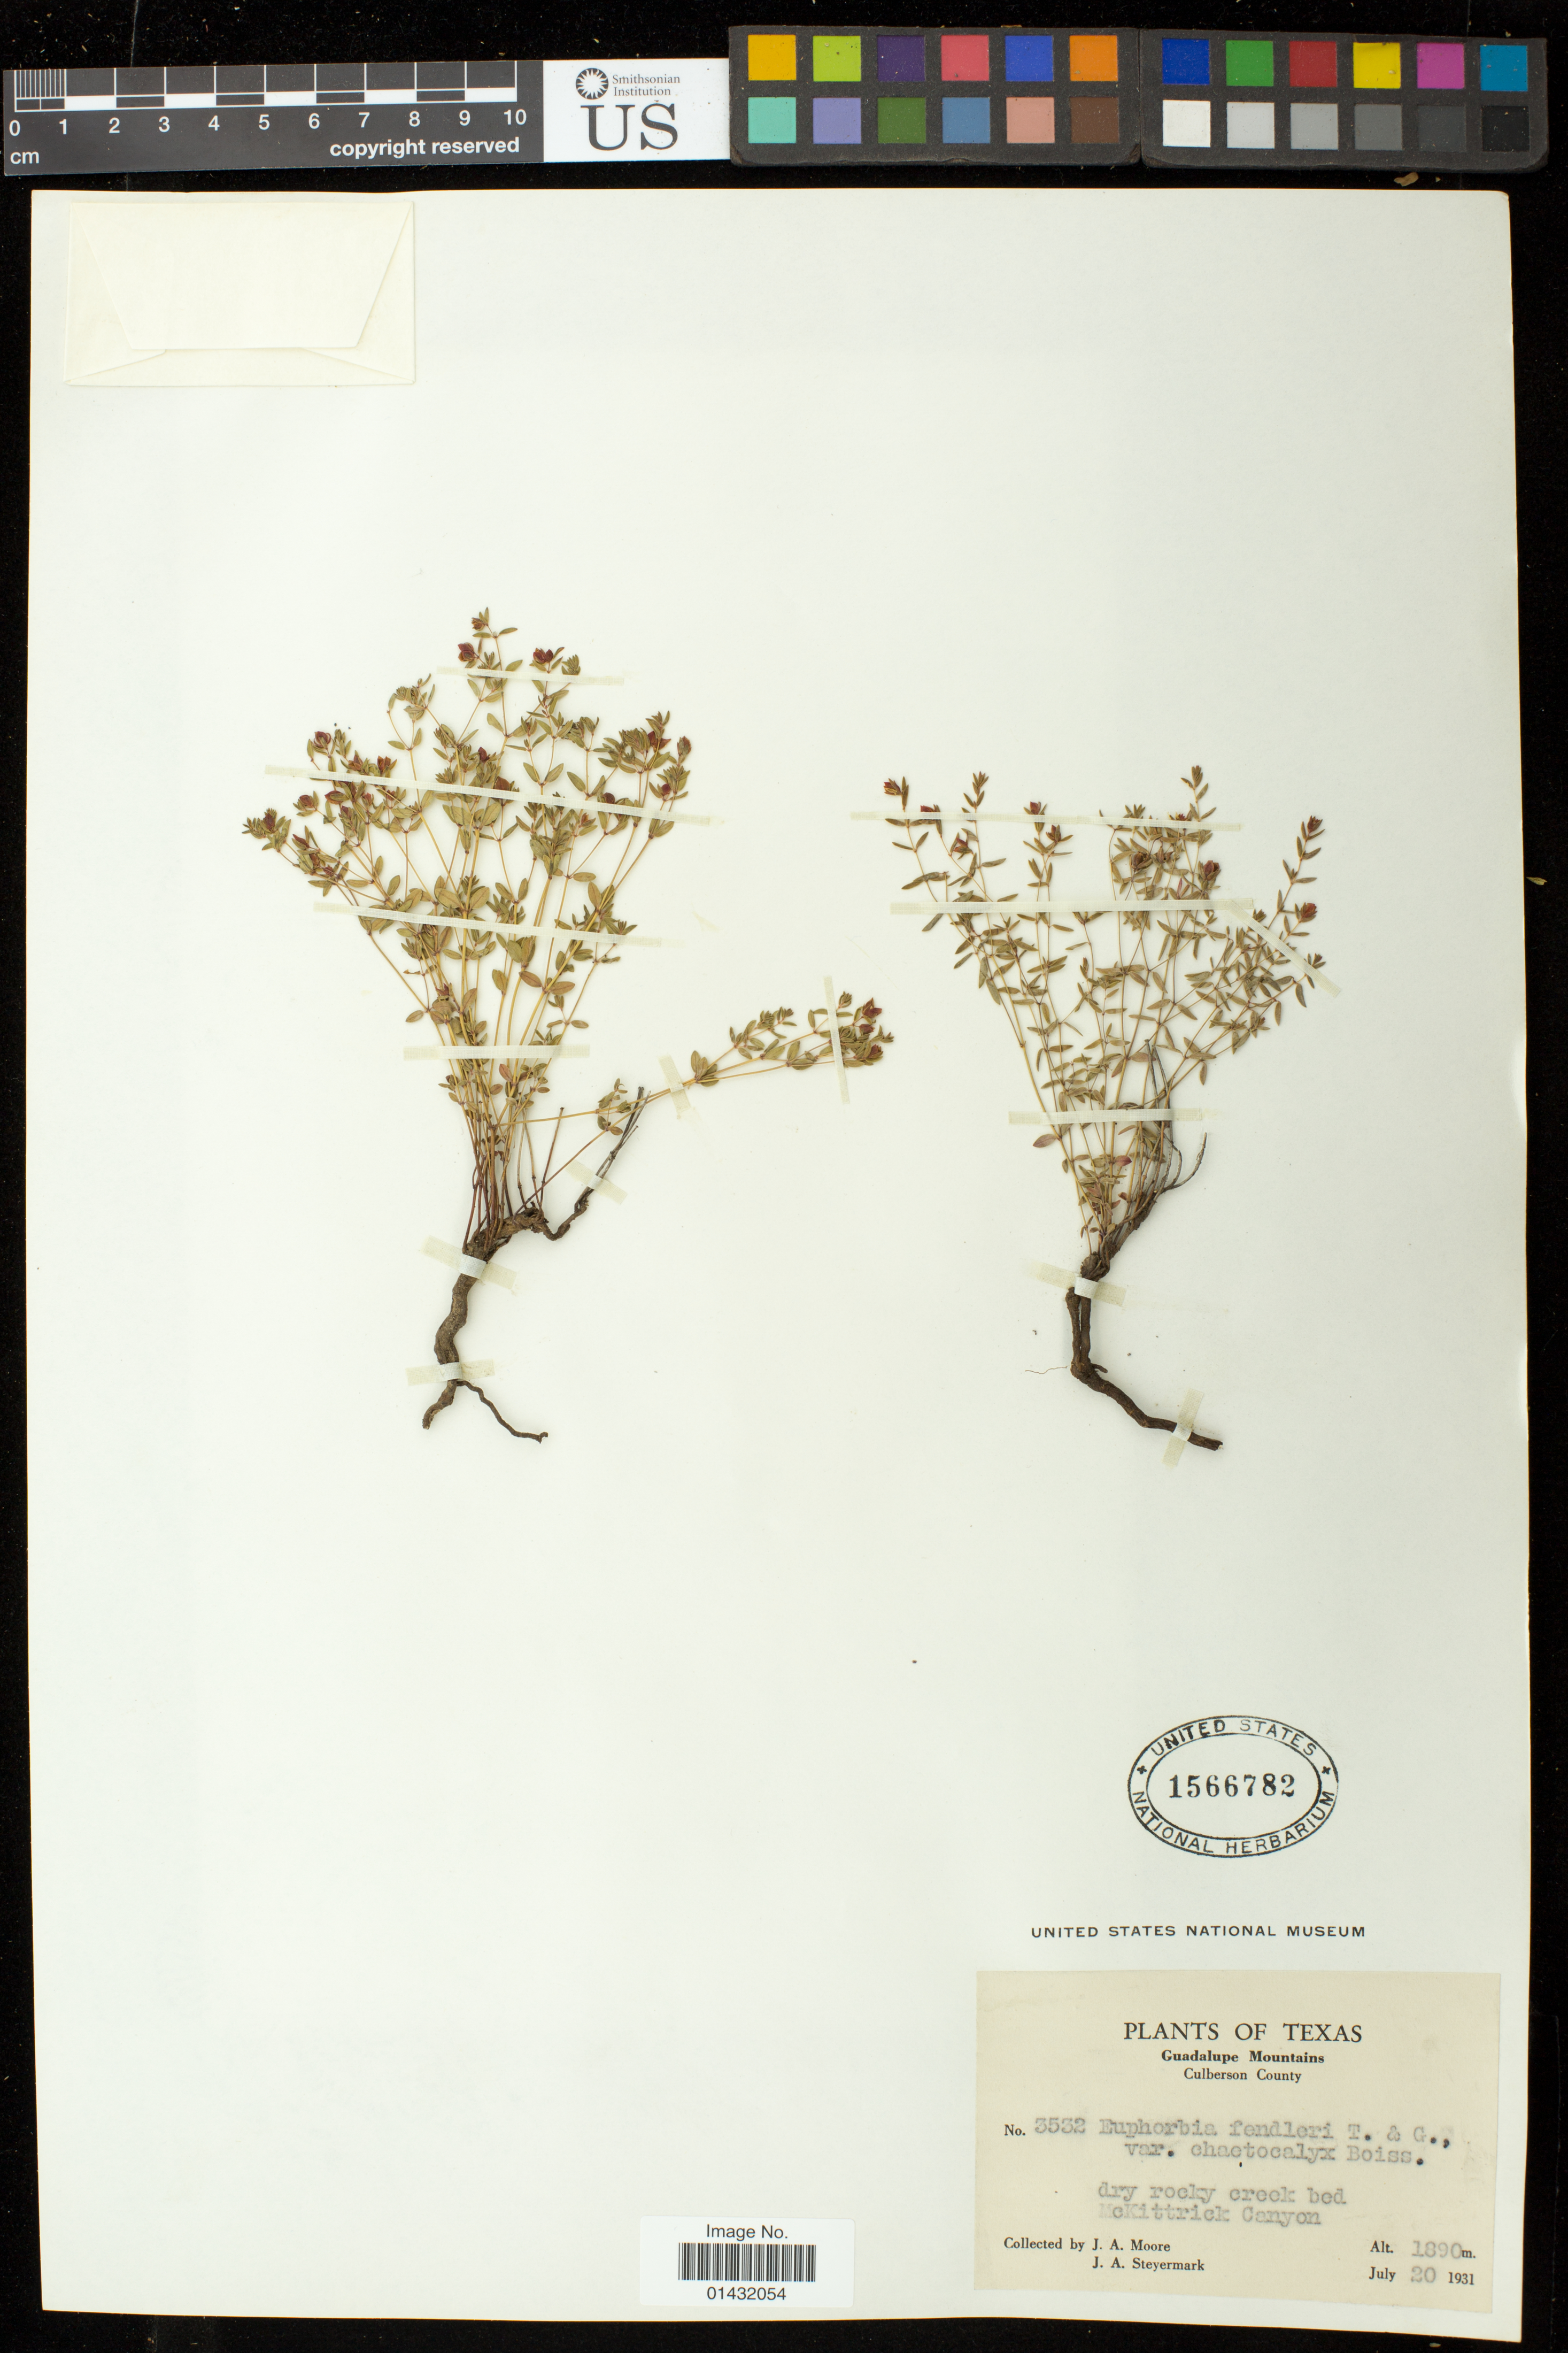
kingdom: Plantae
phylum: Tracheophyta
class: Magnoliopsida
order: Malpighiales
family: Euphorbiaceae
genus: Euphorbia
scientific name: Euphorbia chaetocalyx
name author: Tidestr.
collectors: J. A. Moore & J. Steyermark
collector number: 3532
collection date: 1931-07-20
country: United States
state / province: Texas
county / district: Culberson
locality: Guadalupe Mountains; Dry rocky creek bed McKittrick Canyon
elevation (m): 1890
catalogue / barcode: US 1566782